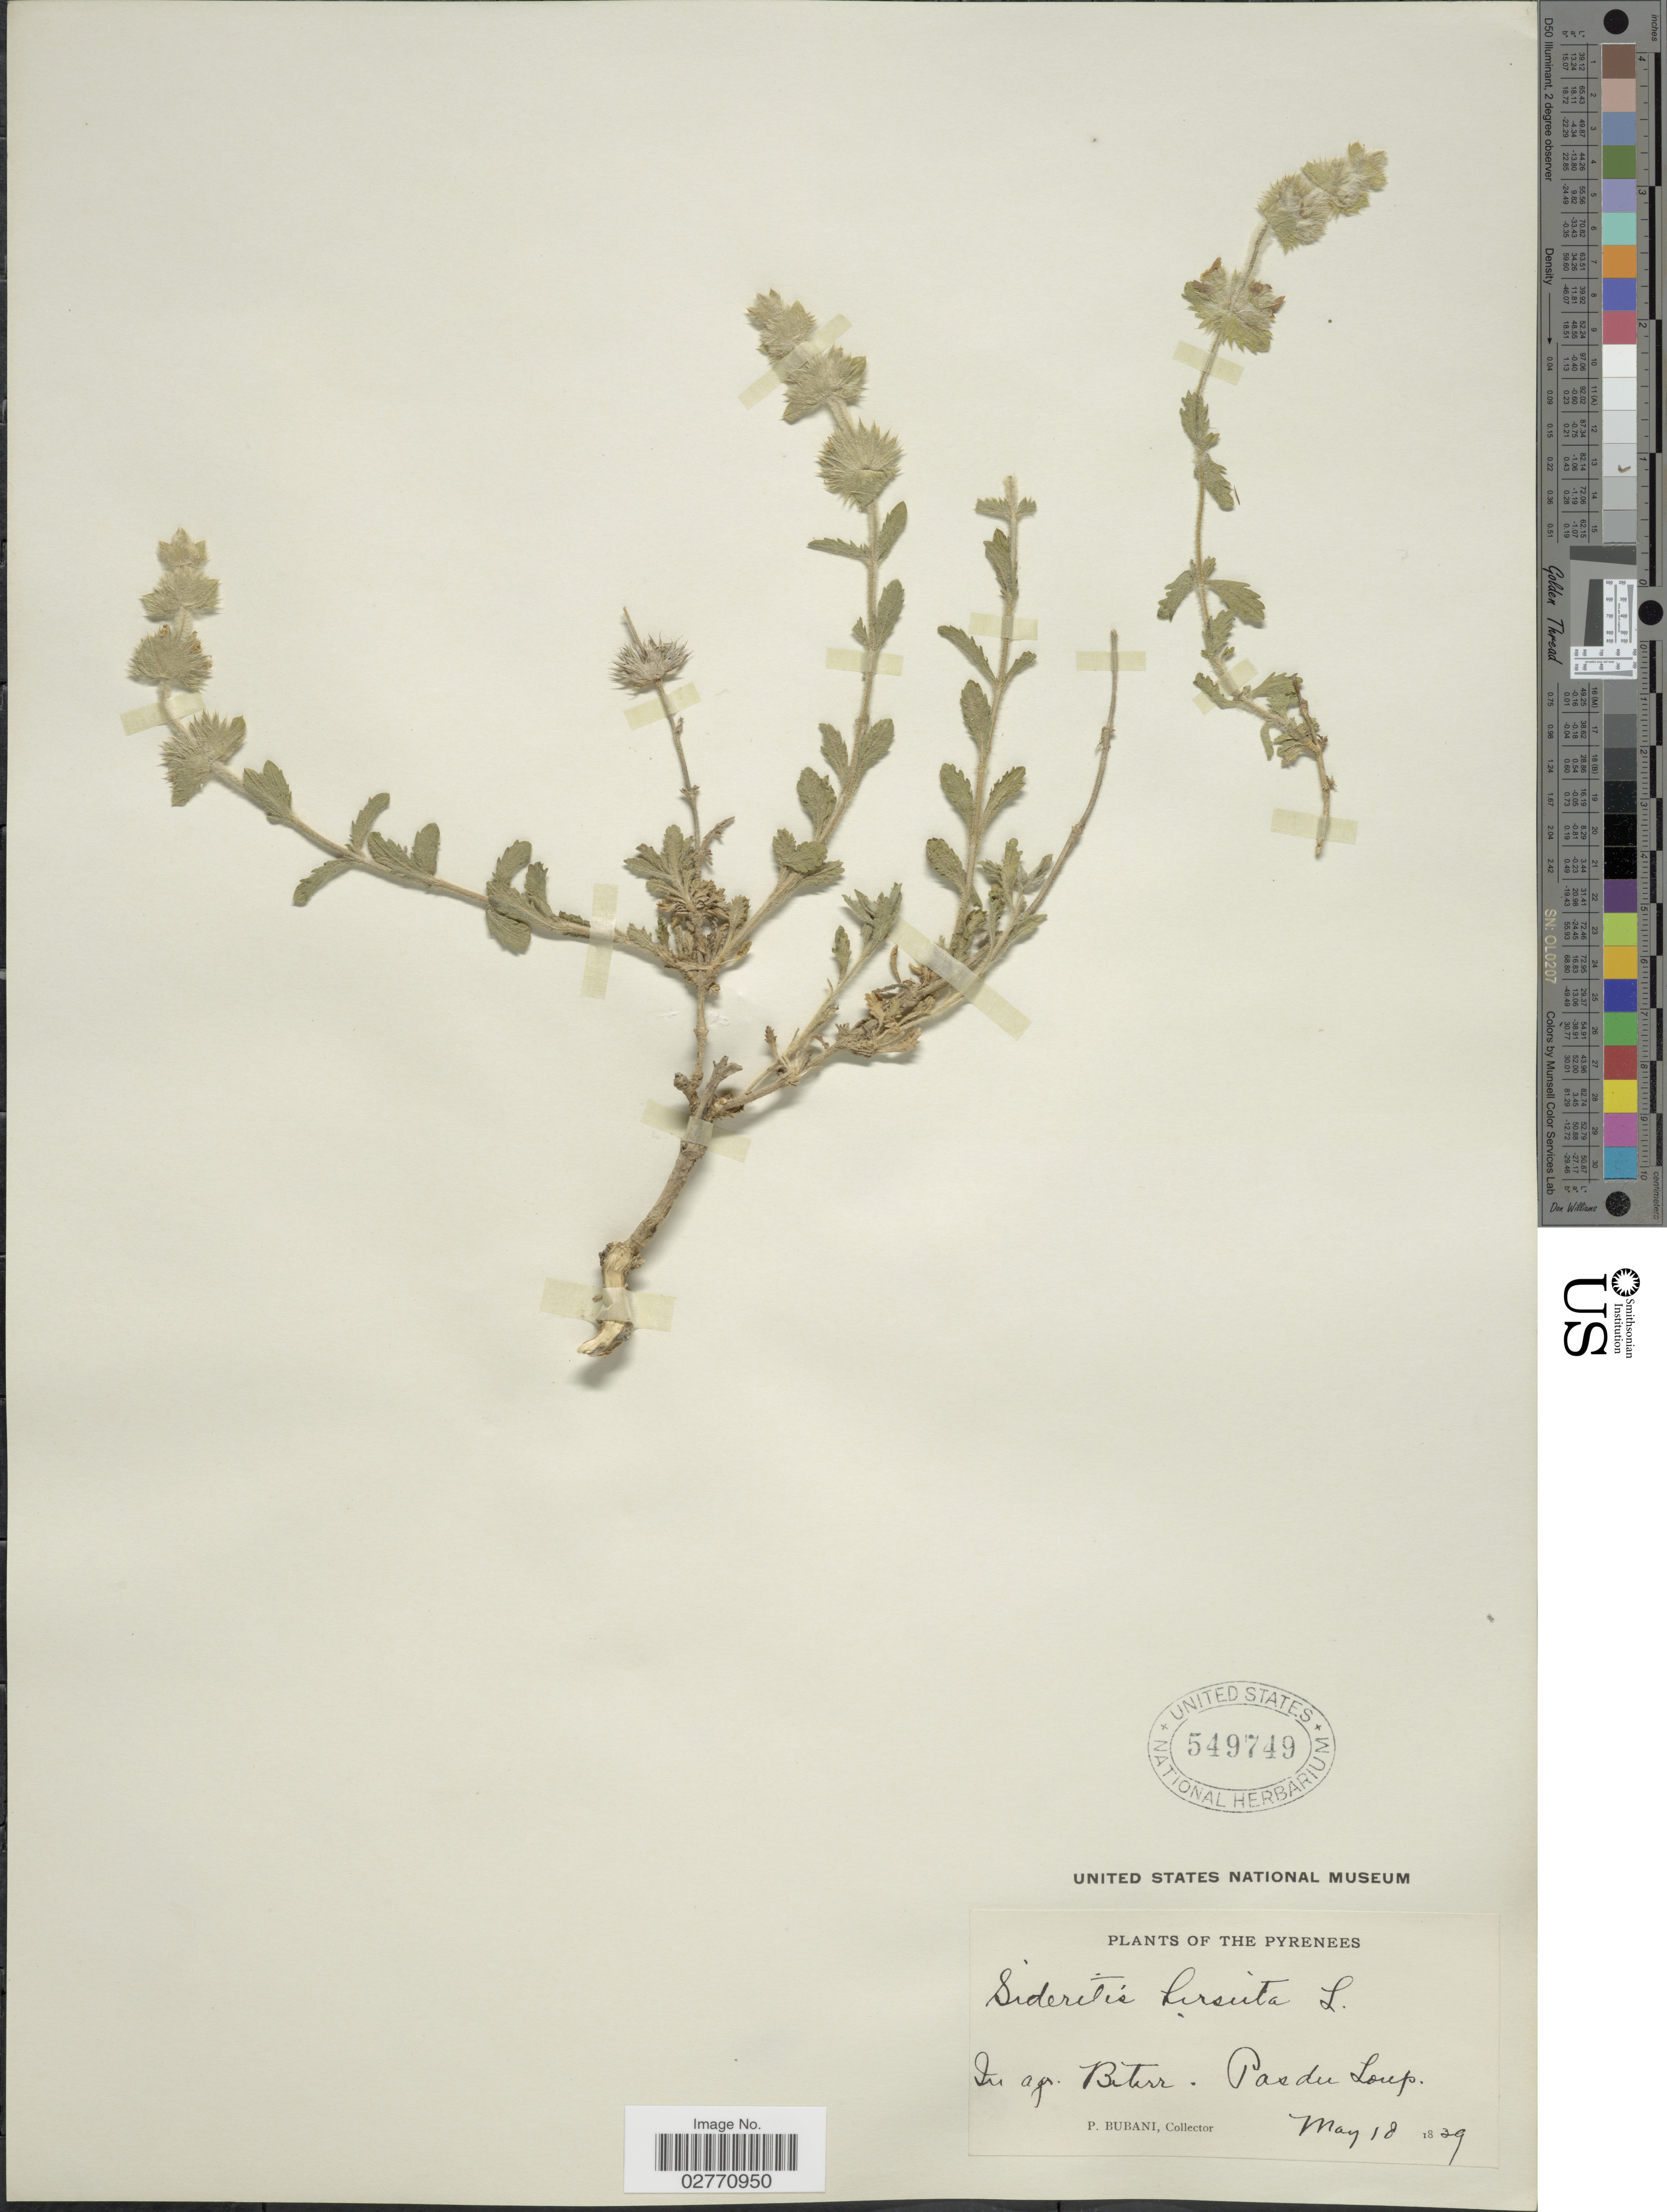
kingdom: Plantae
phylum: Tracheophyta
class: Magnoliopsida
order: Lamiales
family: Lamiaceae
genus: Sideritis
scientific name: Sideritis hirsuta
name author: L.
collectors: P. Bubani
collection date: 1839-05-18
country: France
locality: Pyrenees. In agr. Biterr. Pas du Loup.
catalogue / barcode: US 549749